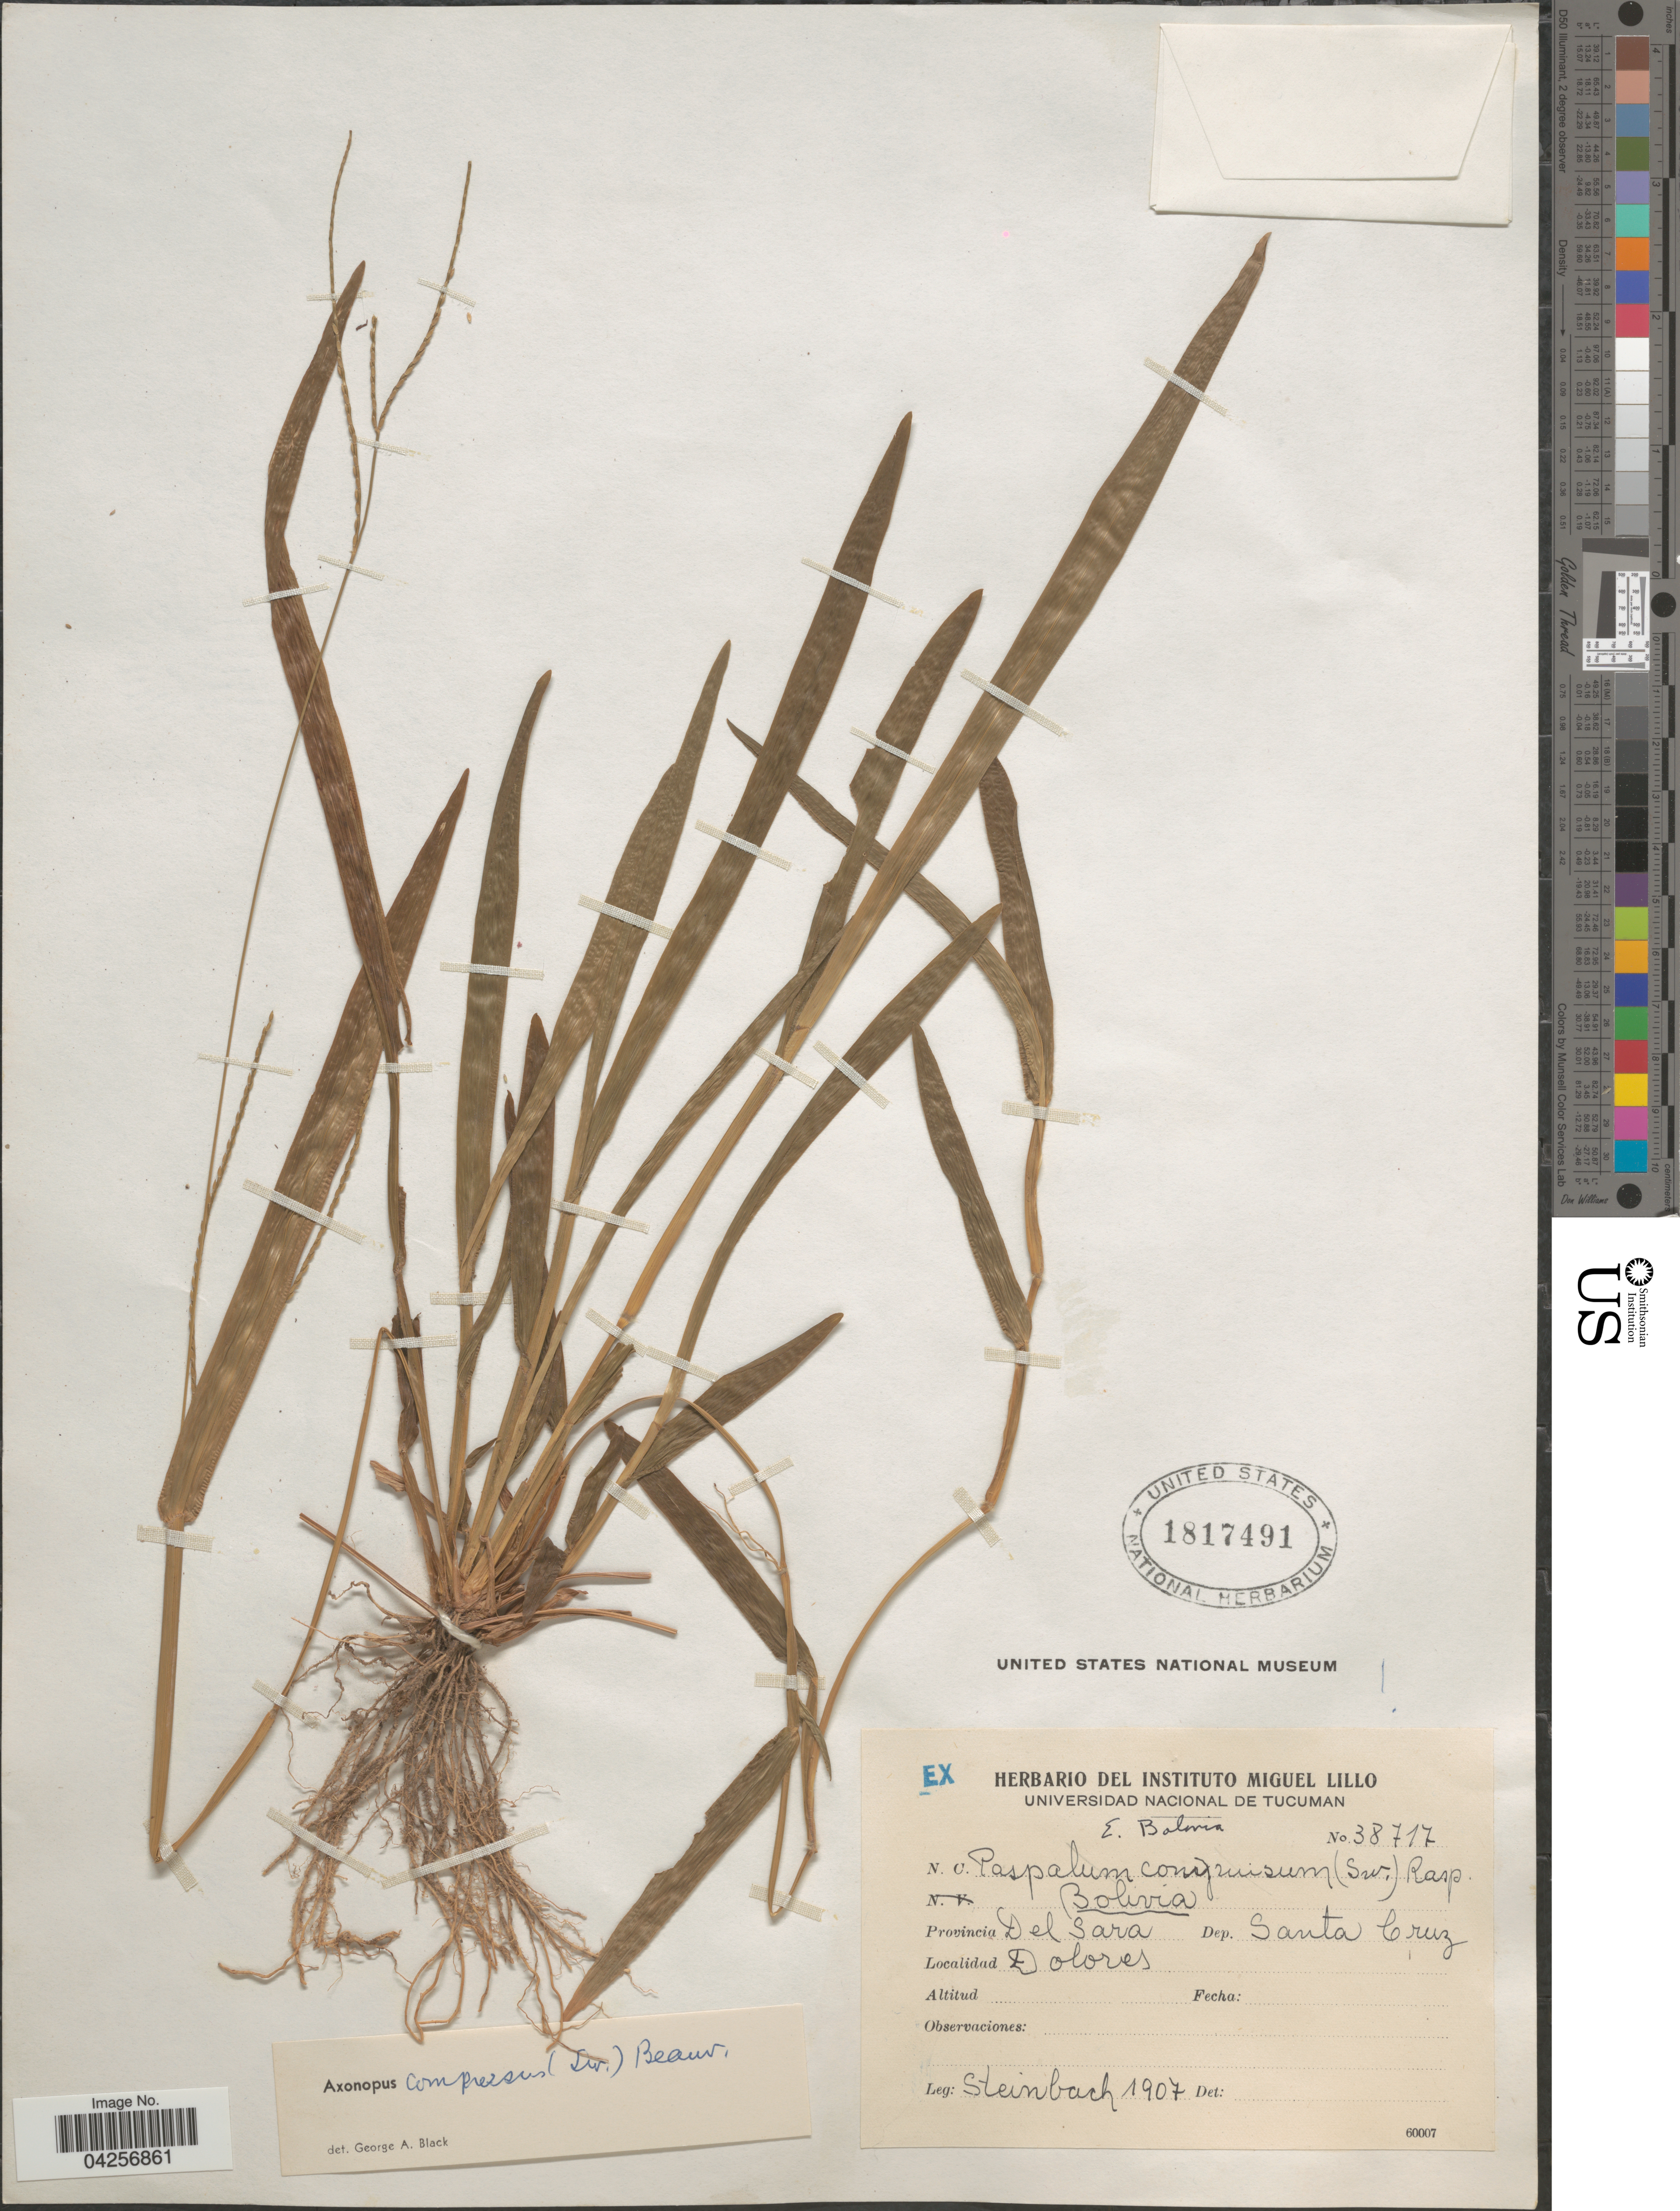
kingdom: Plantae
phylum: Tracheophyta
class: Liliopsida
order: Poales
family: Poaceae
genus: Axonopus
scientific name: Axonopus cuatrecasasii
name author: G.A. Black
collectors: Steinbach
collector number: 38717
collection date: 1907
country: Bolivia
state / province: Santa Cruz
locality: Provincia Del Sara. Dep. Santa Cruz. Dolores.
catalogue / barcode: US 1817491